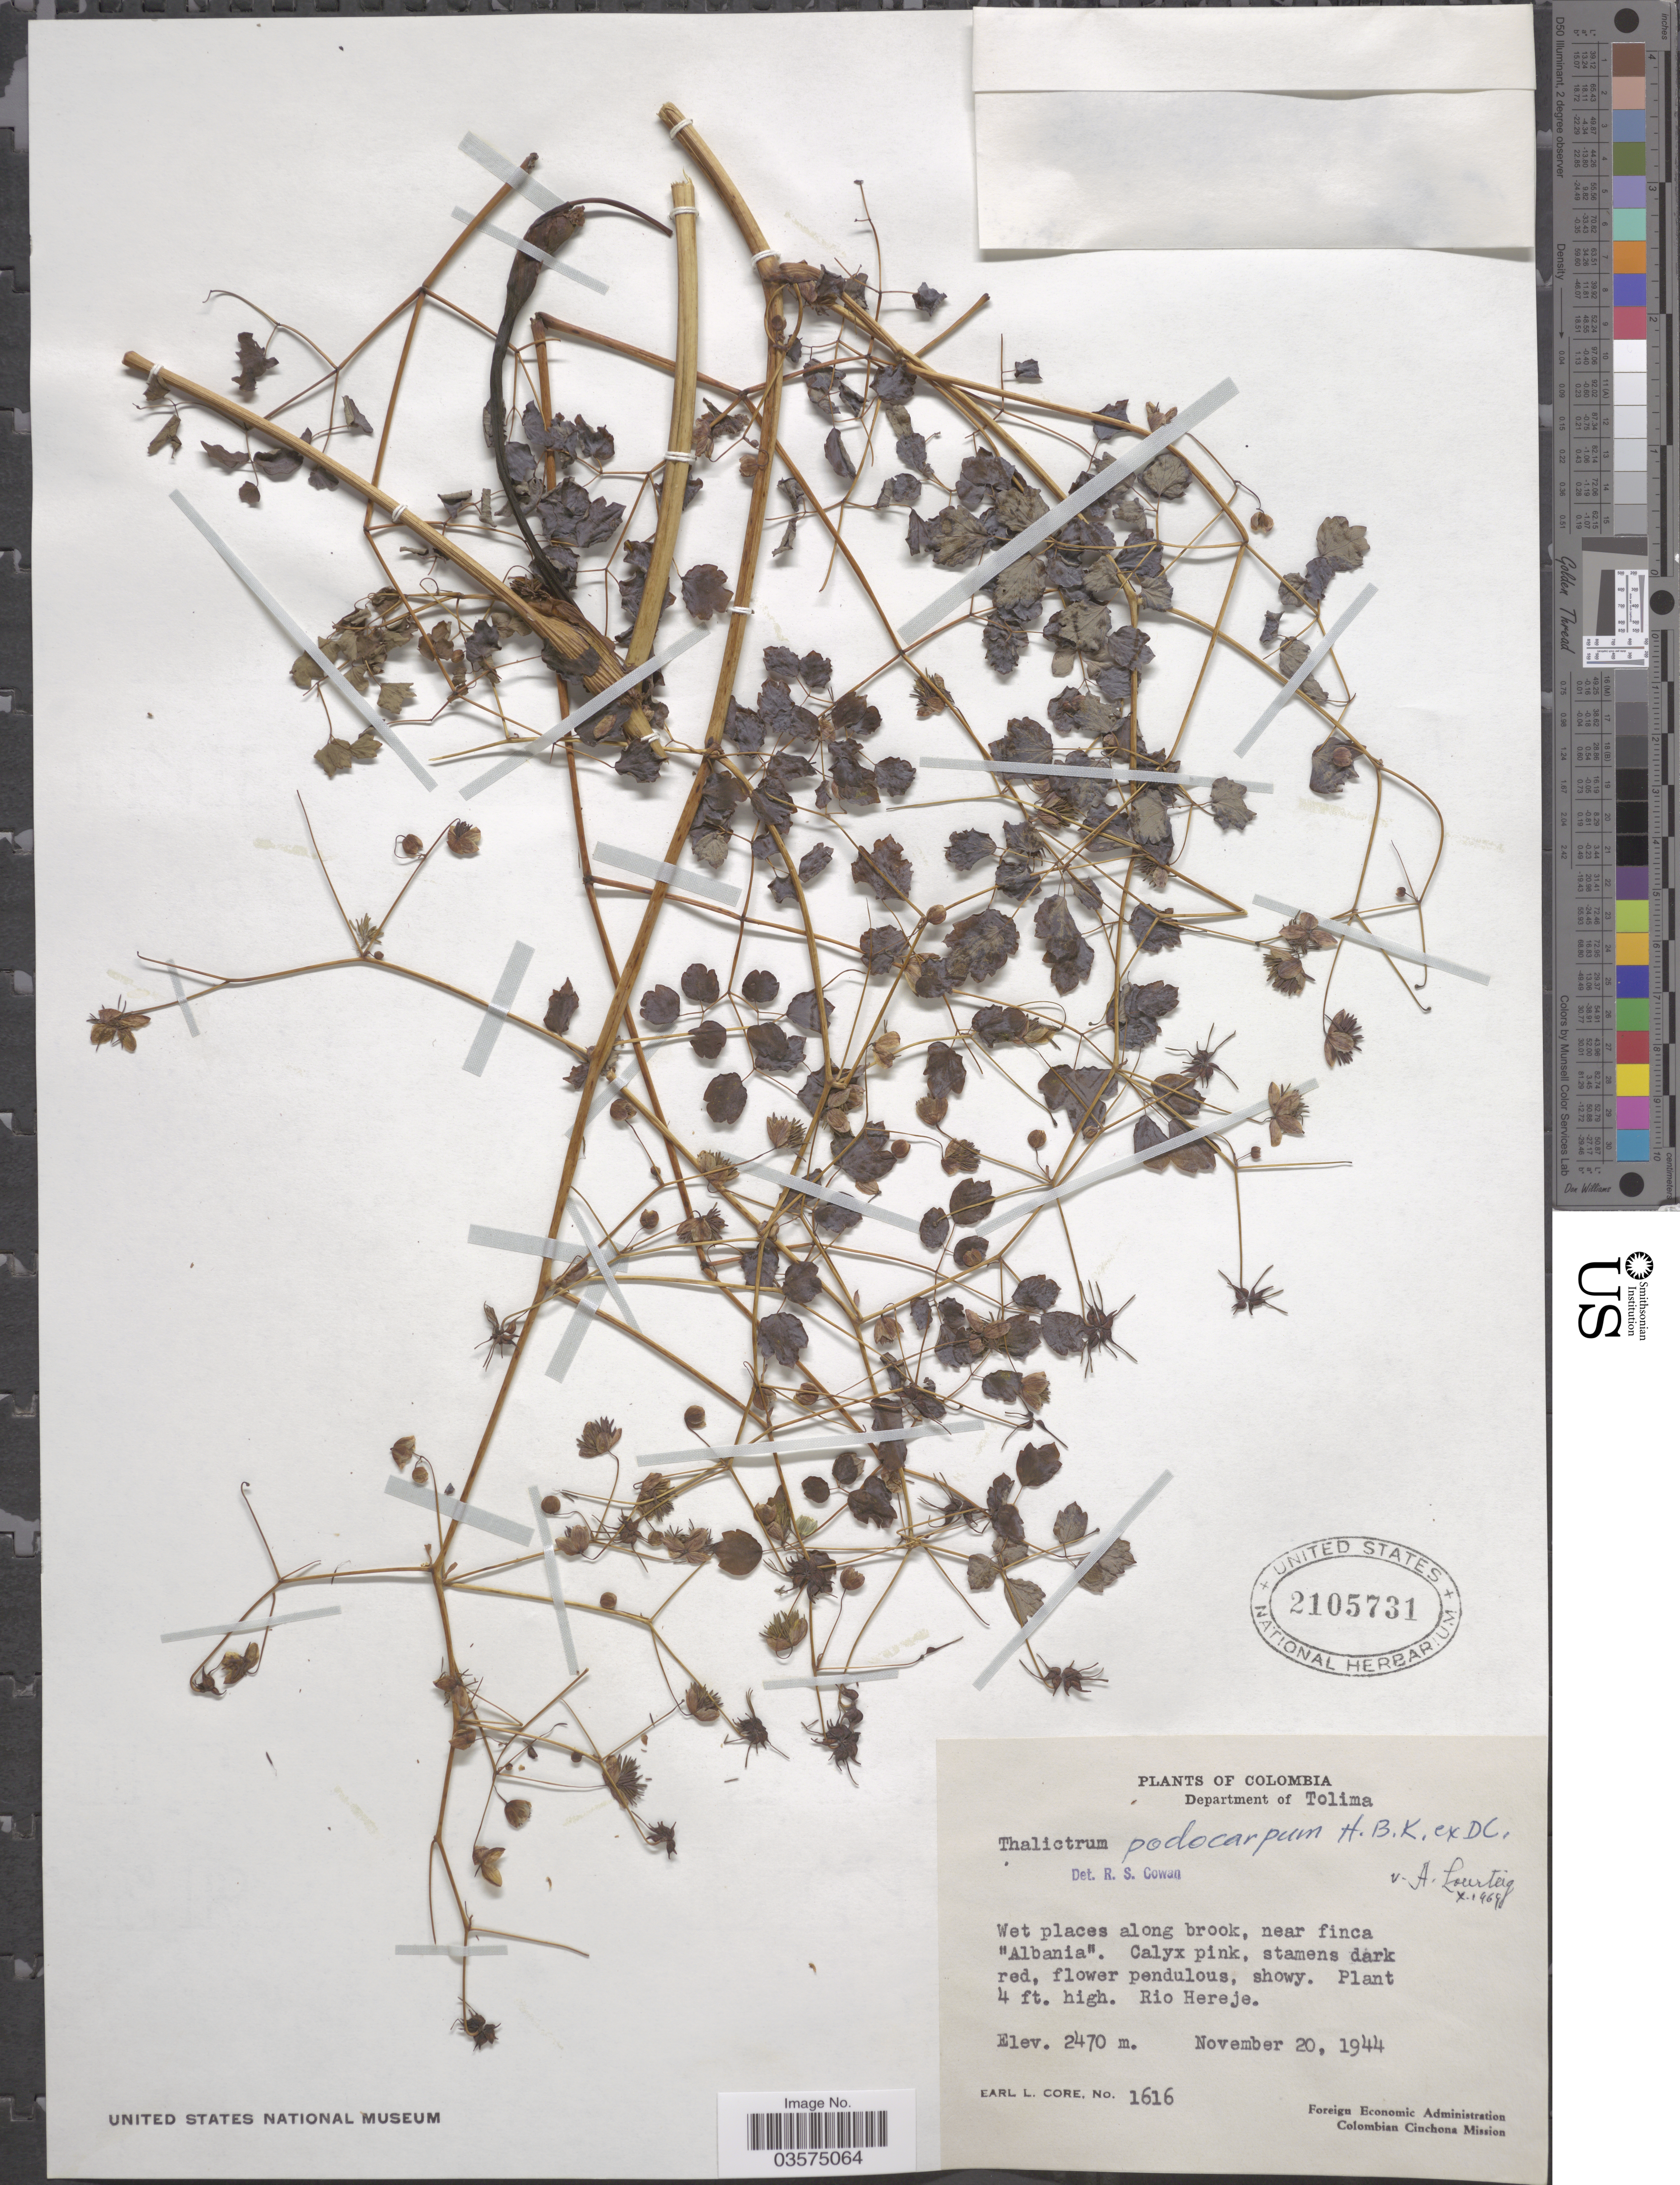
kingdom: Plantae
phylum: Tracheophyta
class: Magnoliopsida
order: Ranunculales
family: Ranunculaceae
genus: Thalictrum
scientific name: Thalictrum podocarpum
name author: Kunth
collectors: E. L. Core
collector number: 1616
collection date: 1944-11-20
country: Colombia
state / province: Tolima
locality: Department of Tolima. Wet places along brook, near finca "Albania". Rio Hereje.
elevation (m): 2470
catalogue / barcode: US 2105731